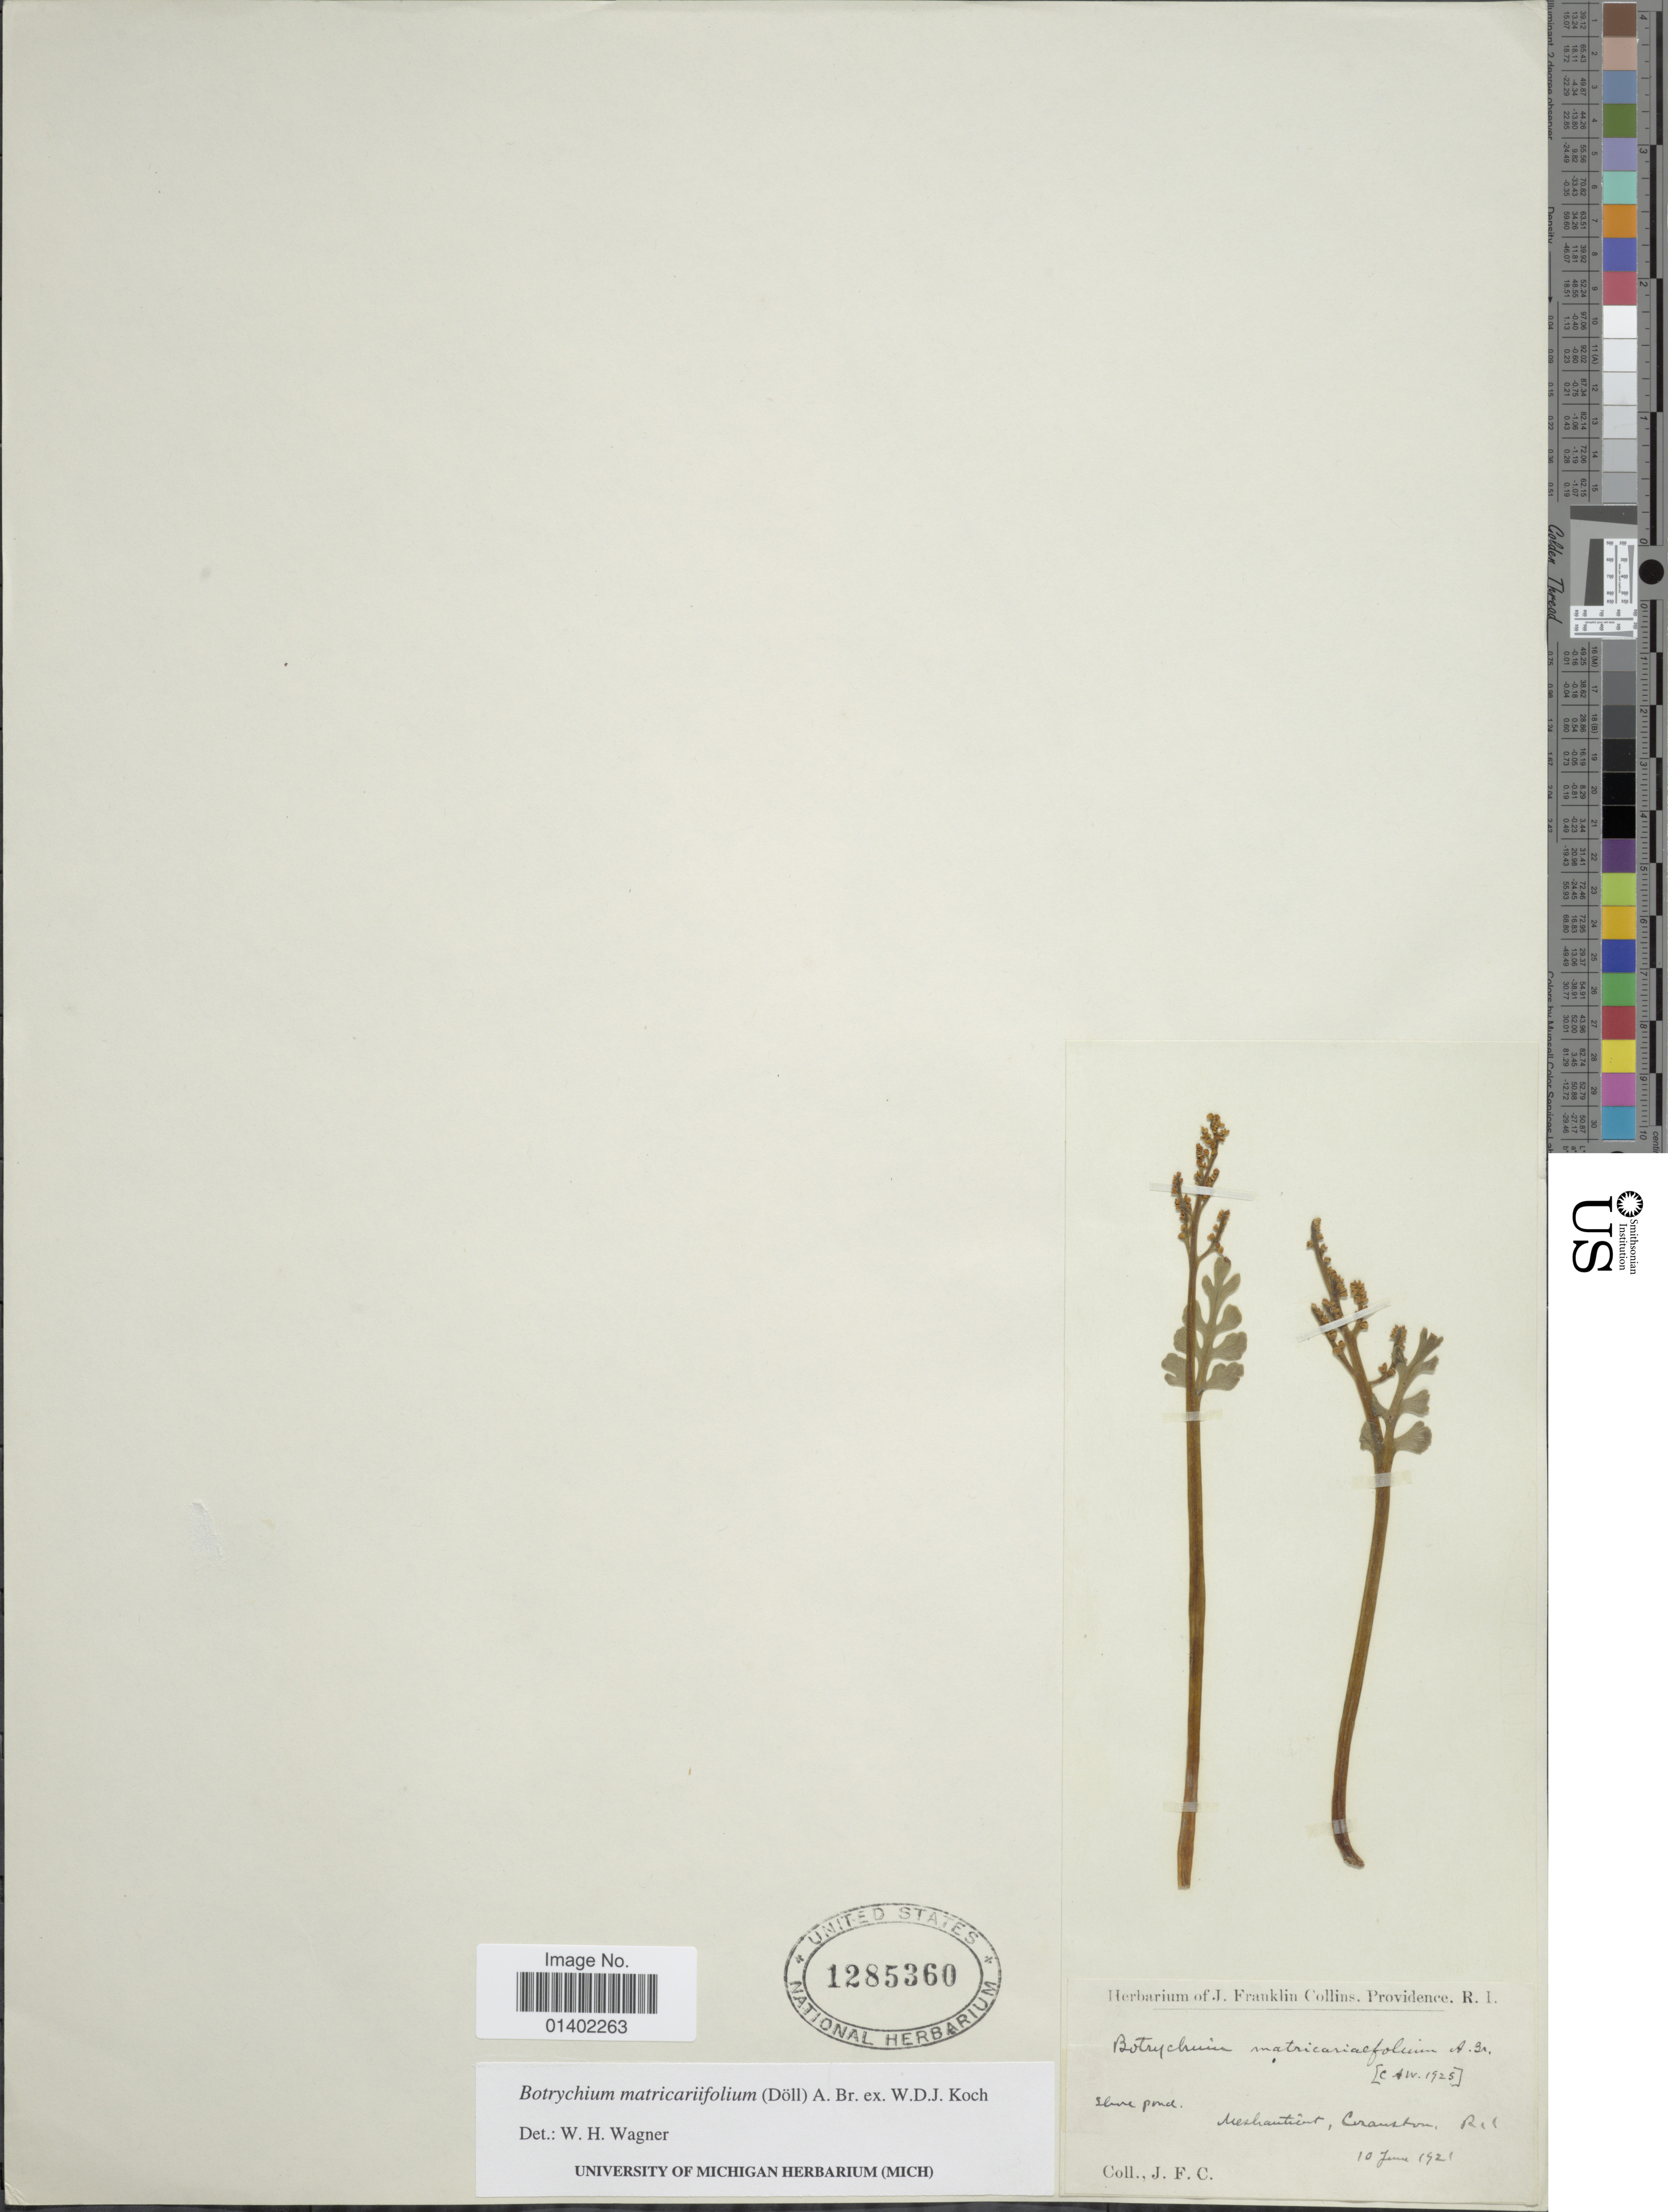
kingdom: Plantae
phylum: Tracheophyta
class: Polypodiopsida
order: Ophioglossales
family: Ophioglossaceae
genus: Botrychium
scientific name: Botrychium matricariifolium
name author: (A. Braun ex Dowell) A. Braun ex Koch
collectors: J. Collins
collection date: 1921-06-10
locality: Meshautienst, Craustone, Rd [interpreted]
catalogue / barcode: US 1285360